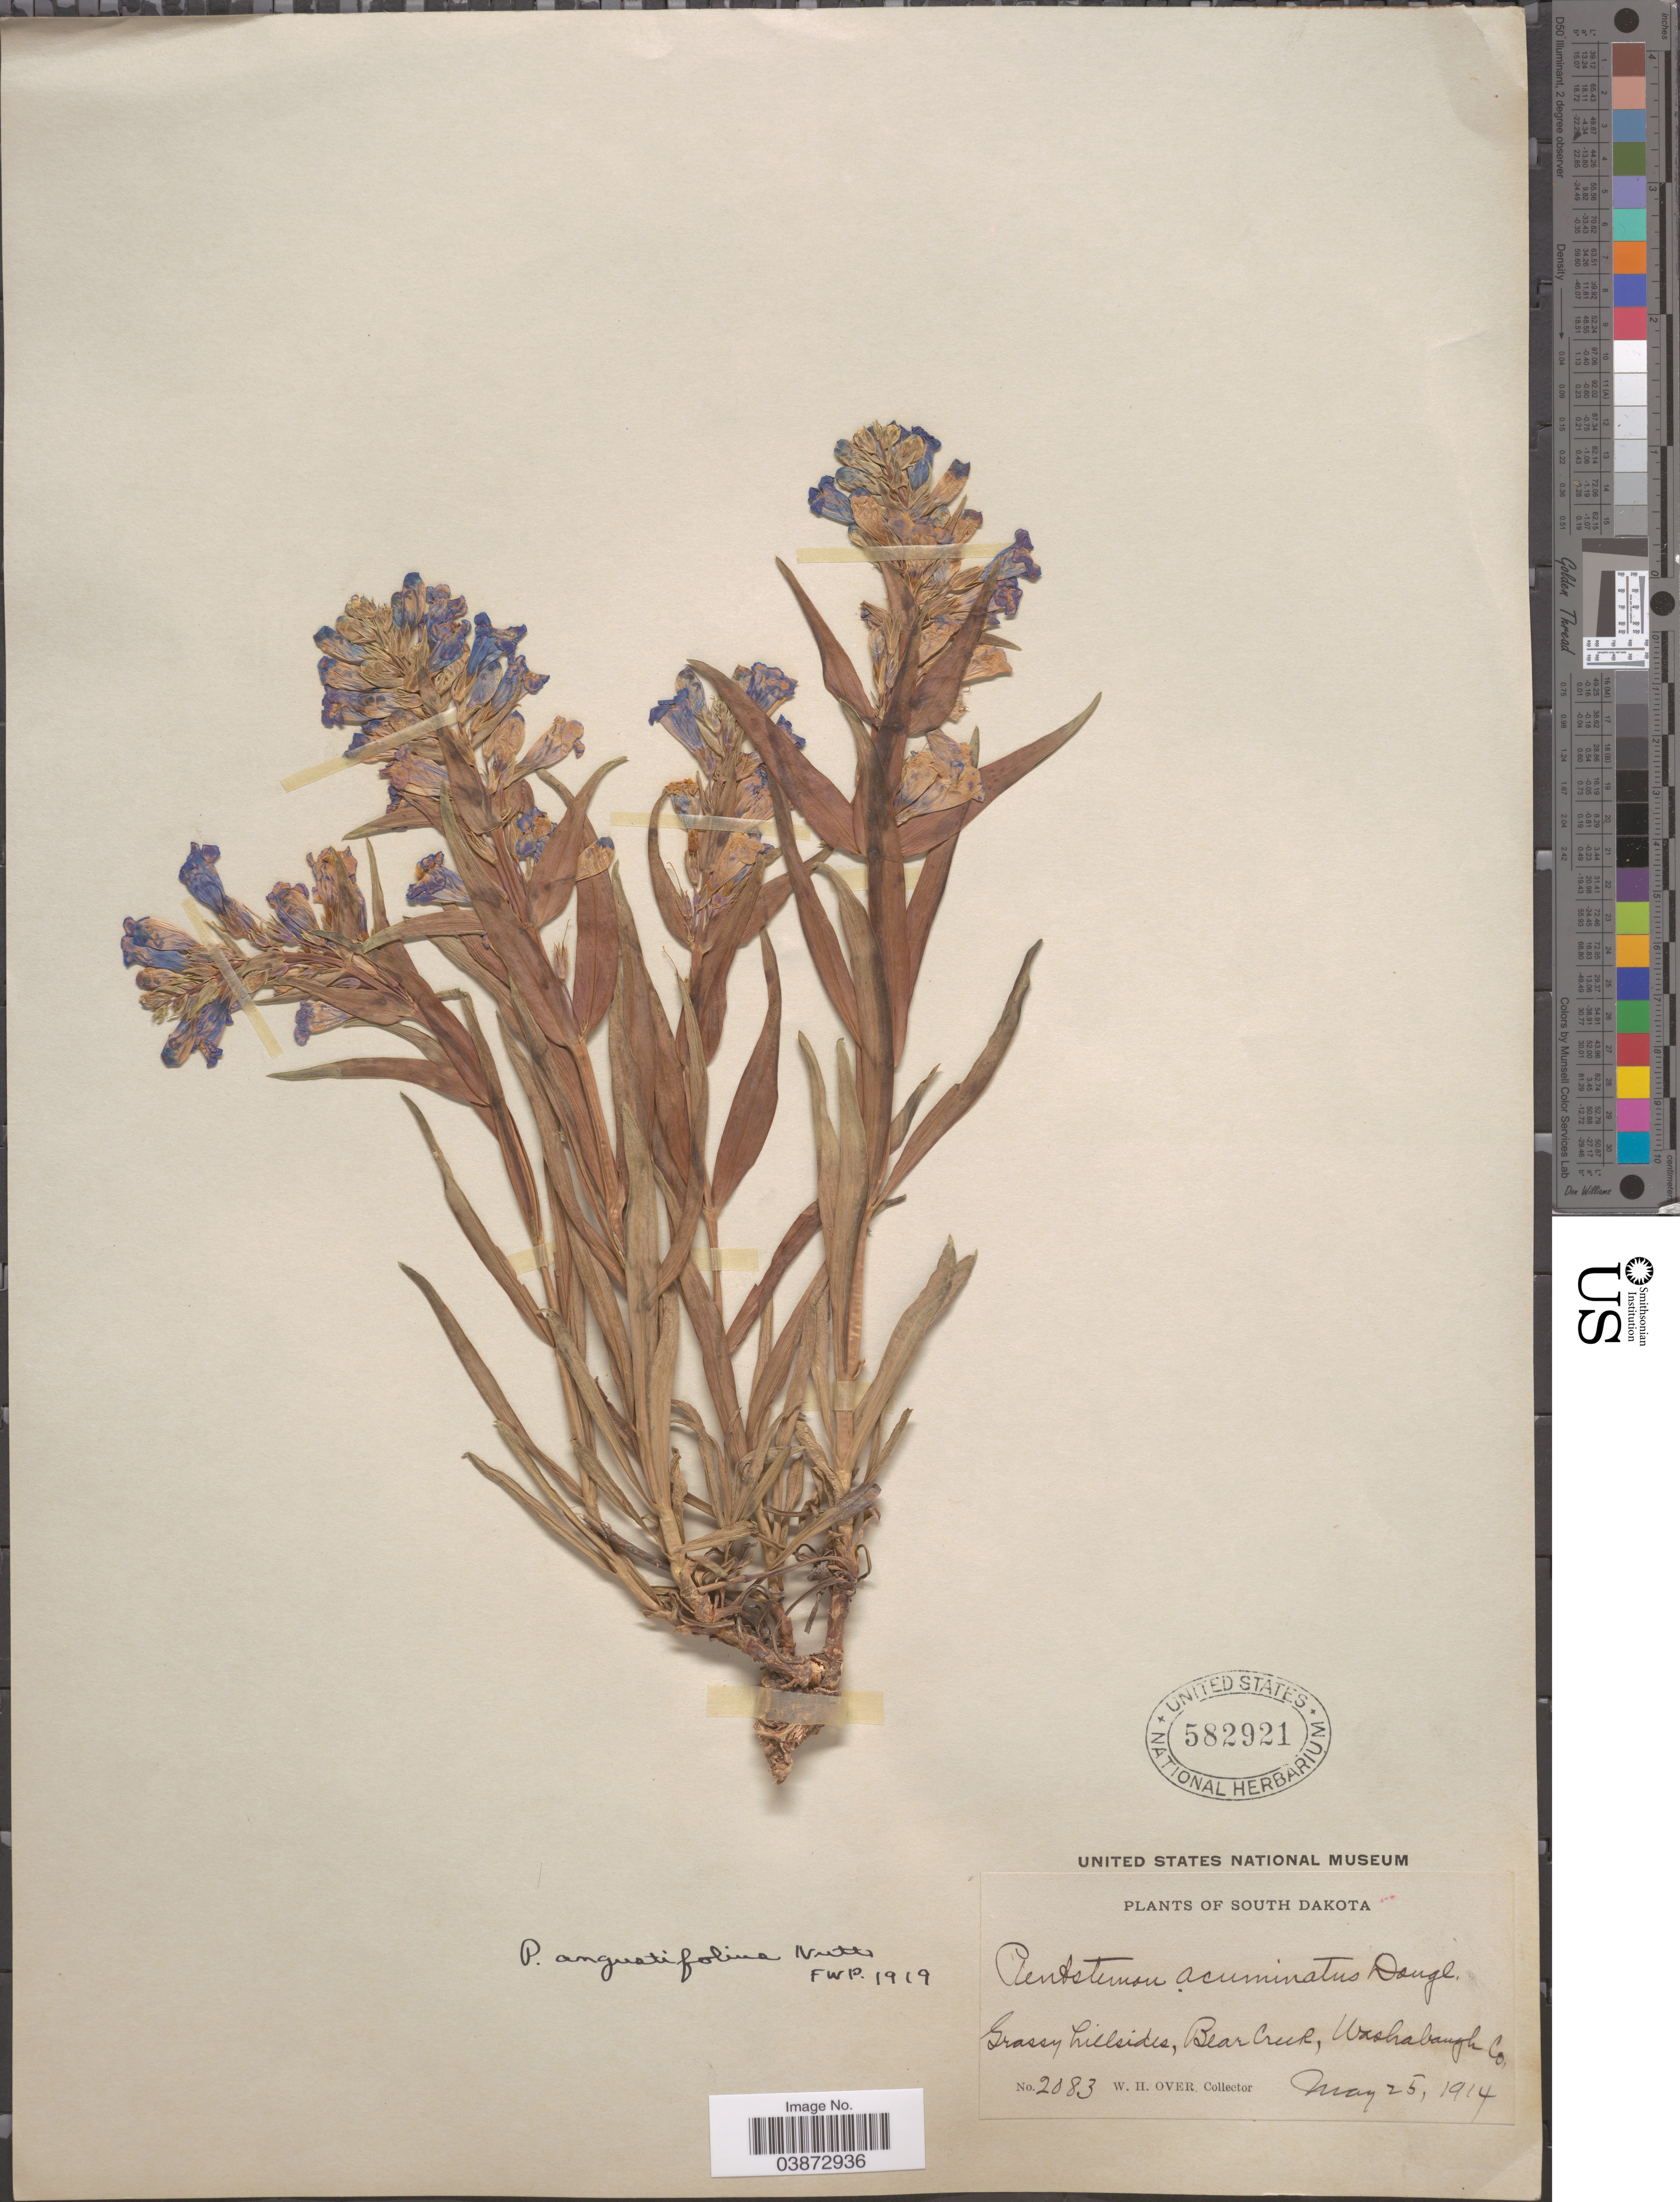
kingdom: Plantae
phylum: Tracheophyta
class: Magnoliopsida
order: Lamiales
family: Plantaginaceae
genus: Penstemon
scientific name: Penstemon angustifolius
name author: Nutt. ex Pursh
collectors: W. Over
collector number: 2083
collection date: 1914-05-25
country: United States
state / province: South Dakota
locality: Grassy hillsides, Bear Creek, Washabaugh Co.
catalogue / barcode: US 582921